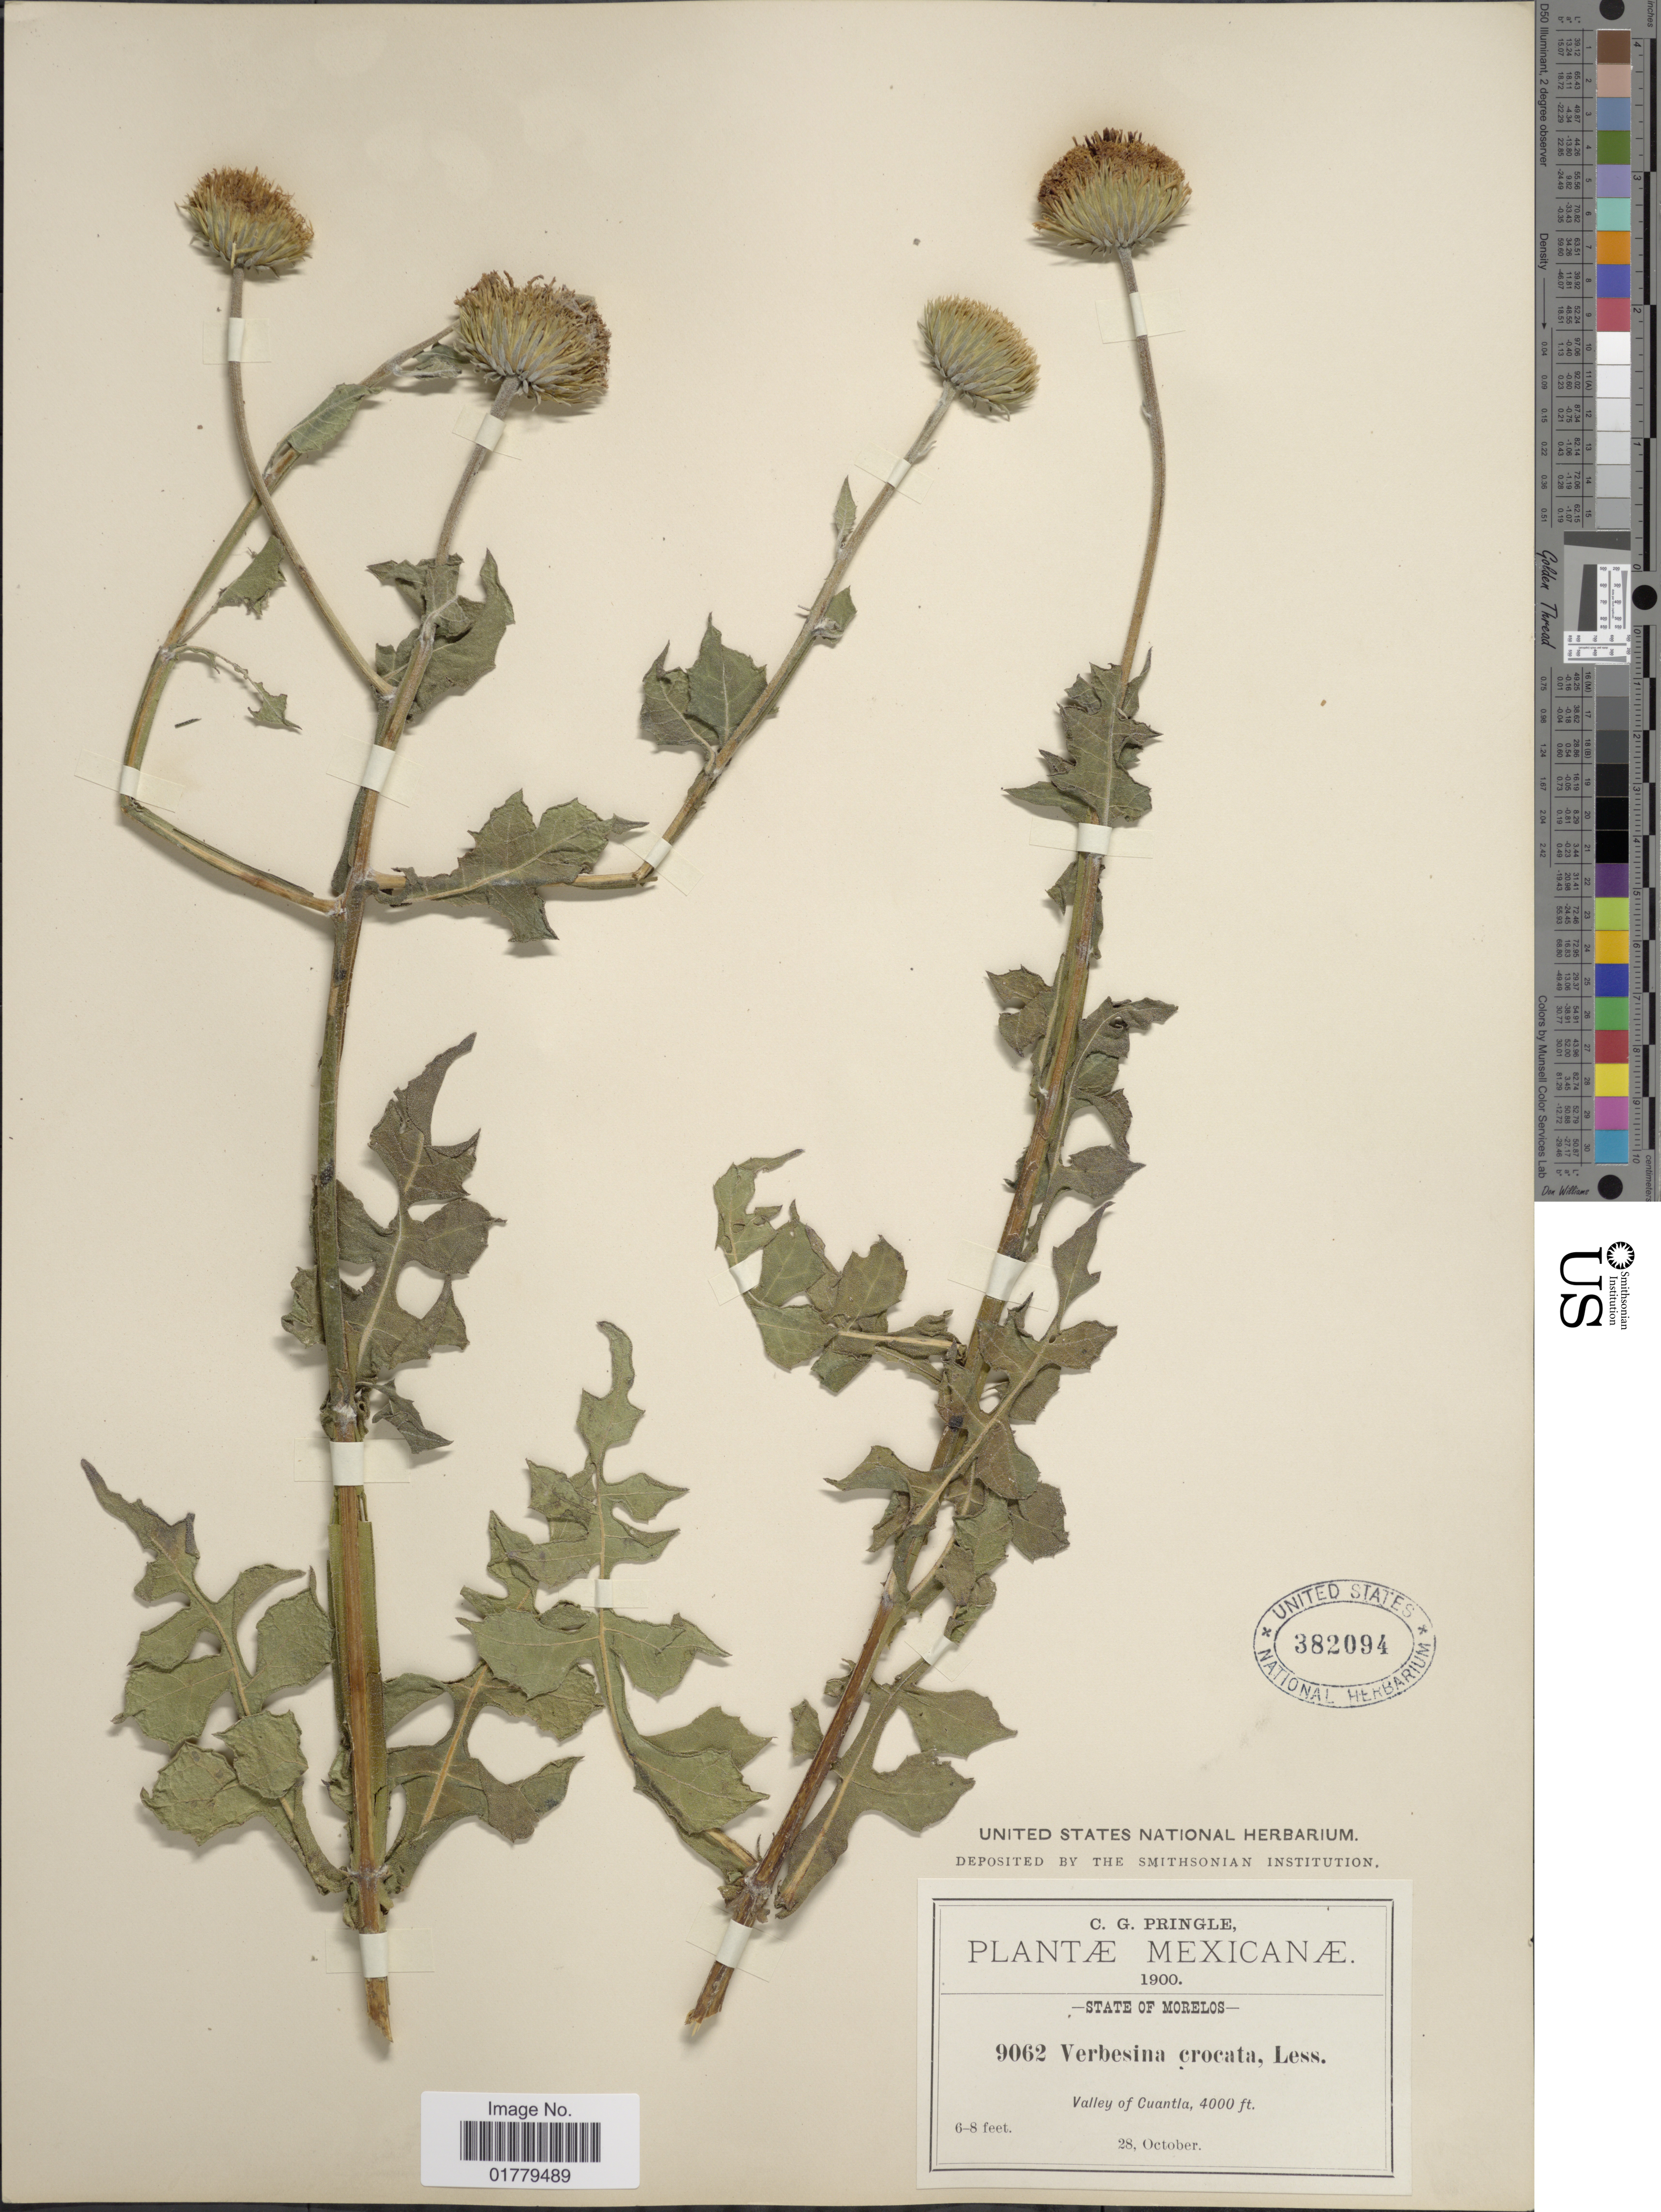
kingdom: Plantae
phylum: Tracheophyta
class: Magnoliopsida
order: Asterales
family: Asteraceae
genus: Verbesina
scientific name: Verbesina crocata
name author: (Cav.) Less.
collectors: C. G. Pringle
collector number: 9062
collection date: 1900-10-28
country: Mexico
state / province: Morelos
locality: State of Morelos. Valley of Cuantla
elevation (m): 1219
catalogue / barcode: US 382094